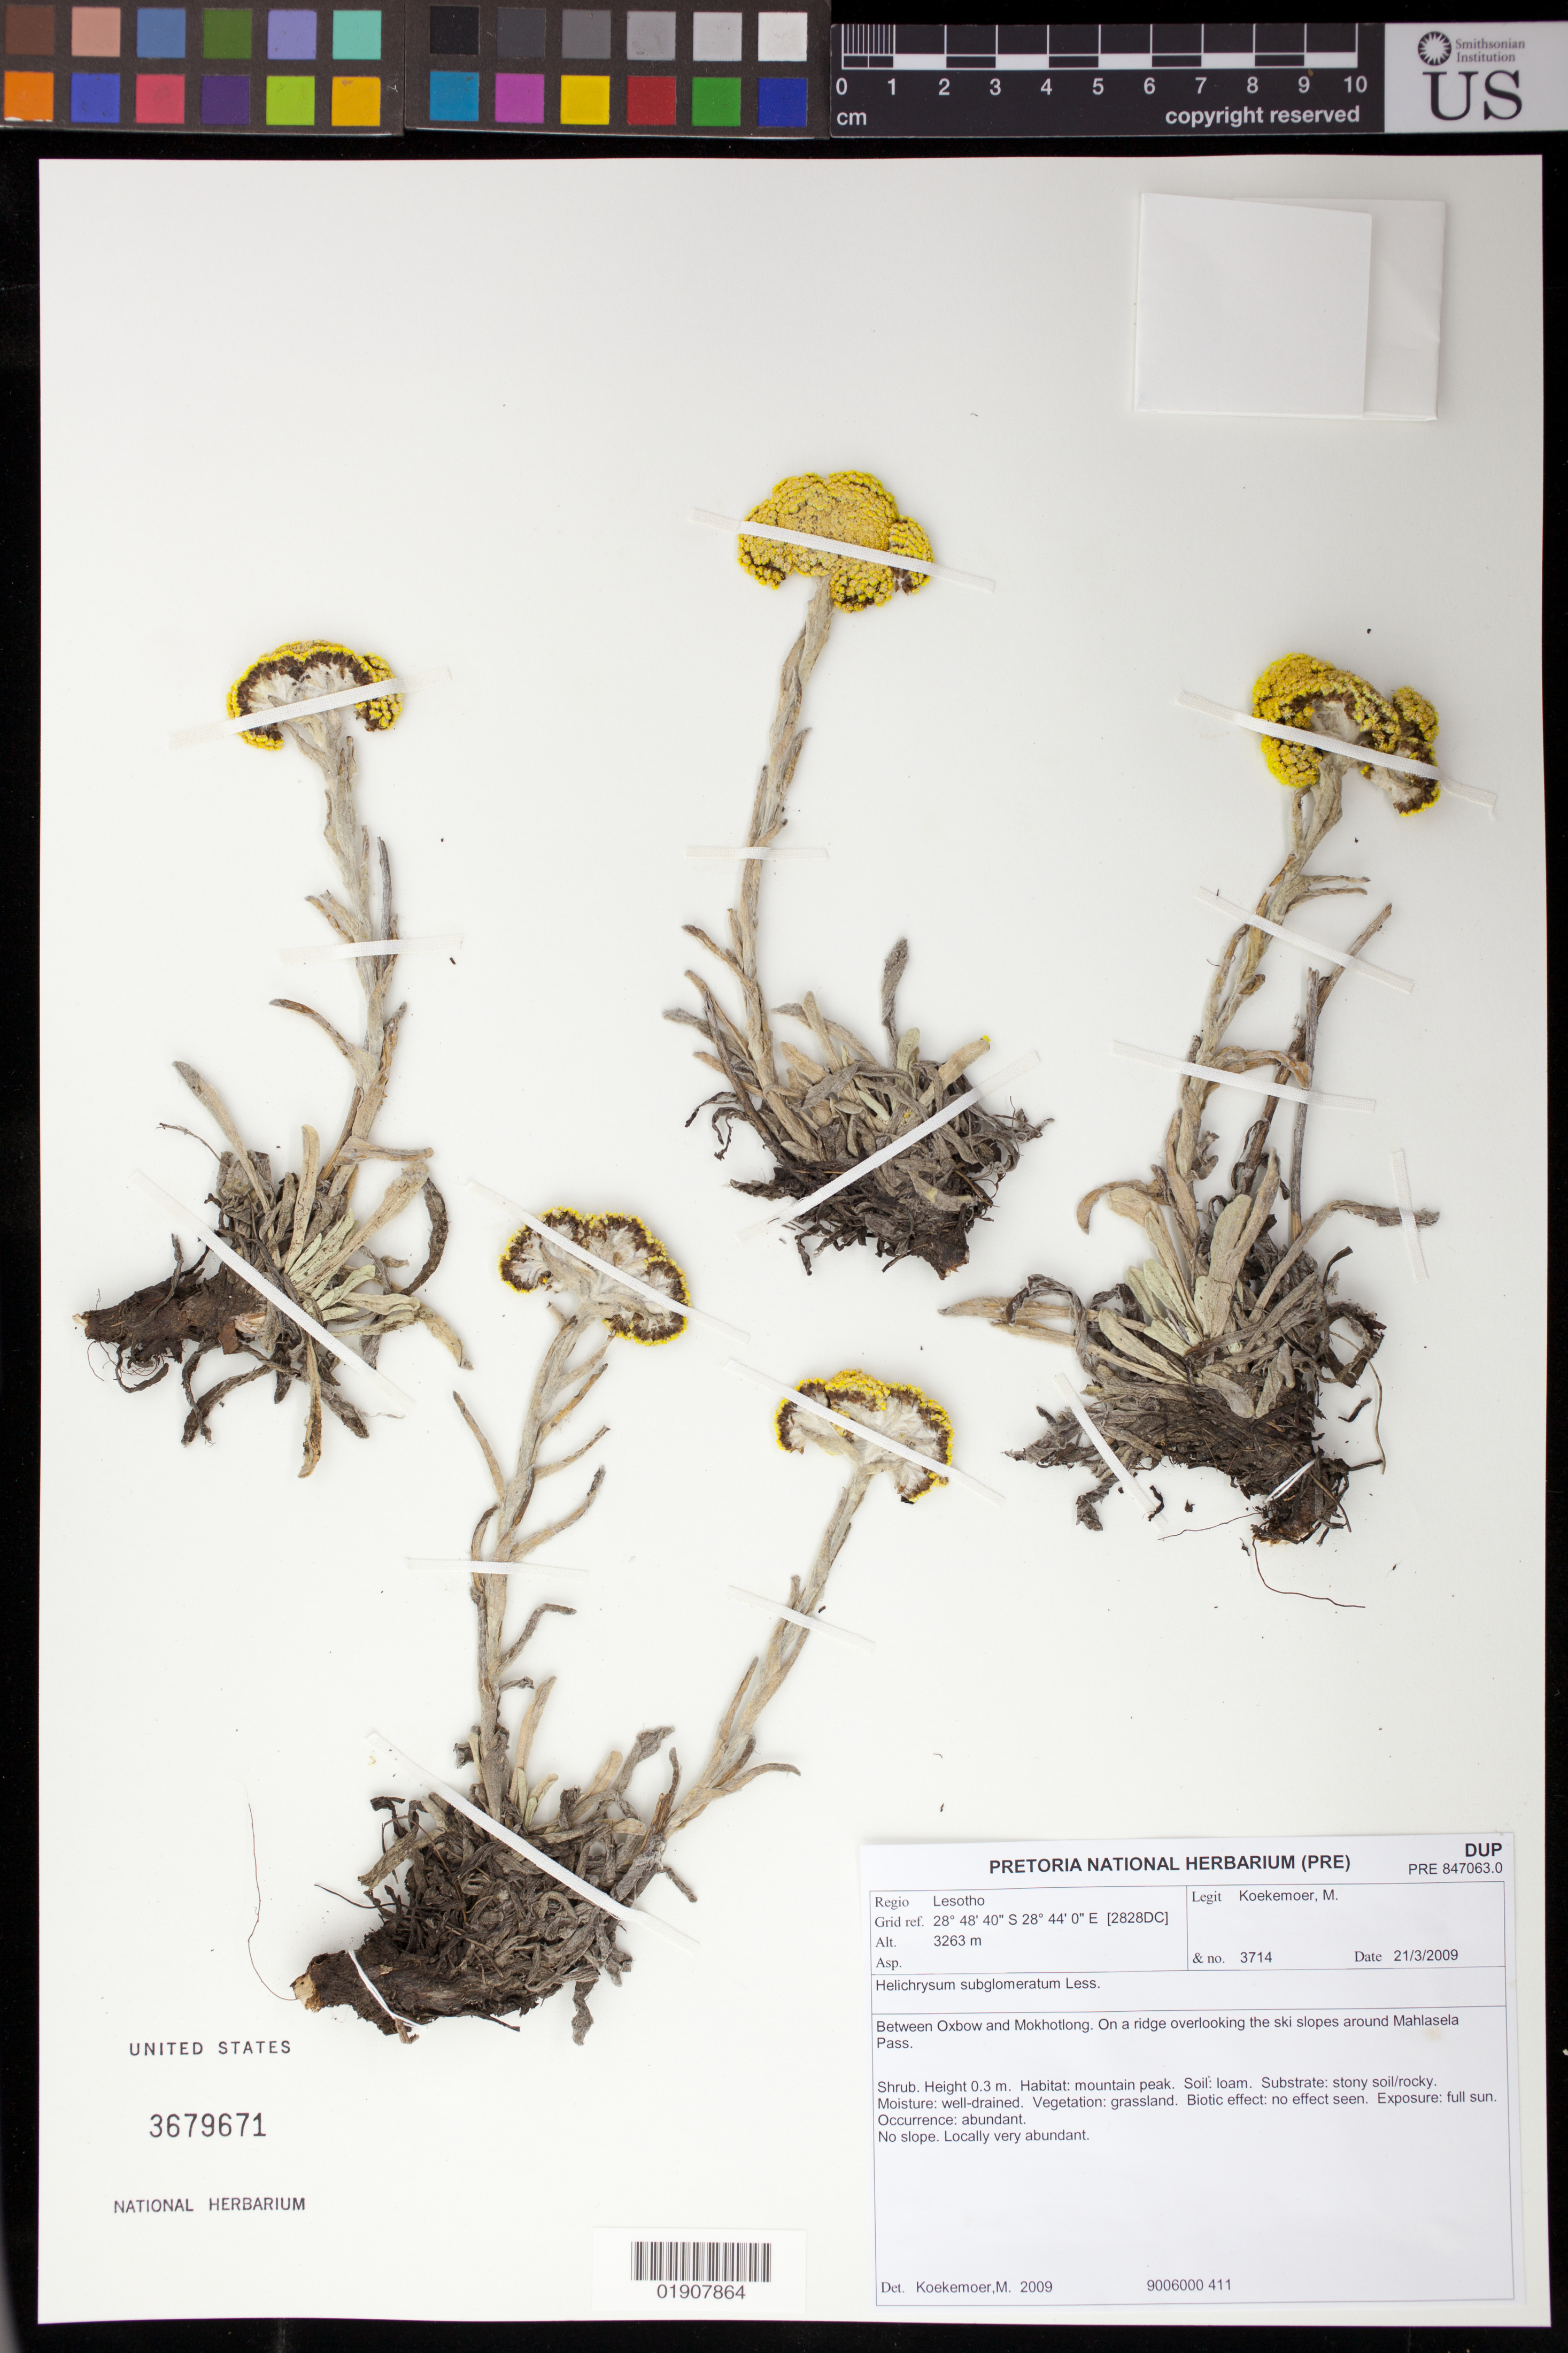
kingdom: Plantae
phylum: Tracheophyta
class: Magnoliopsida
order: Asterales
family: Asteraceae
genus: Helichrysum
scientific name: Helichrysum subglomeratum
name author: Less.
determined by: Koekemoer, M.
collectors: M. Koekemoer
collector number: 3714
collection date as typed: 21/3/2009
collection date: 2009-03-21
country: Lesotho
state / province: Mokhotlong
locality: Between Oxbow and Mokhotlong. On a ridge overlooking the ski slopes around Mahlasela Pass.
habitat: Mountain peak.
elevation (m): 3263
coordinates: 28 48 40 S, 28 44 0 E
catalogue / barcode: US 3679671